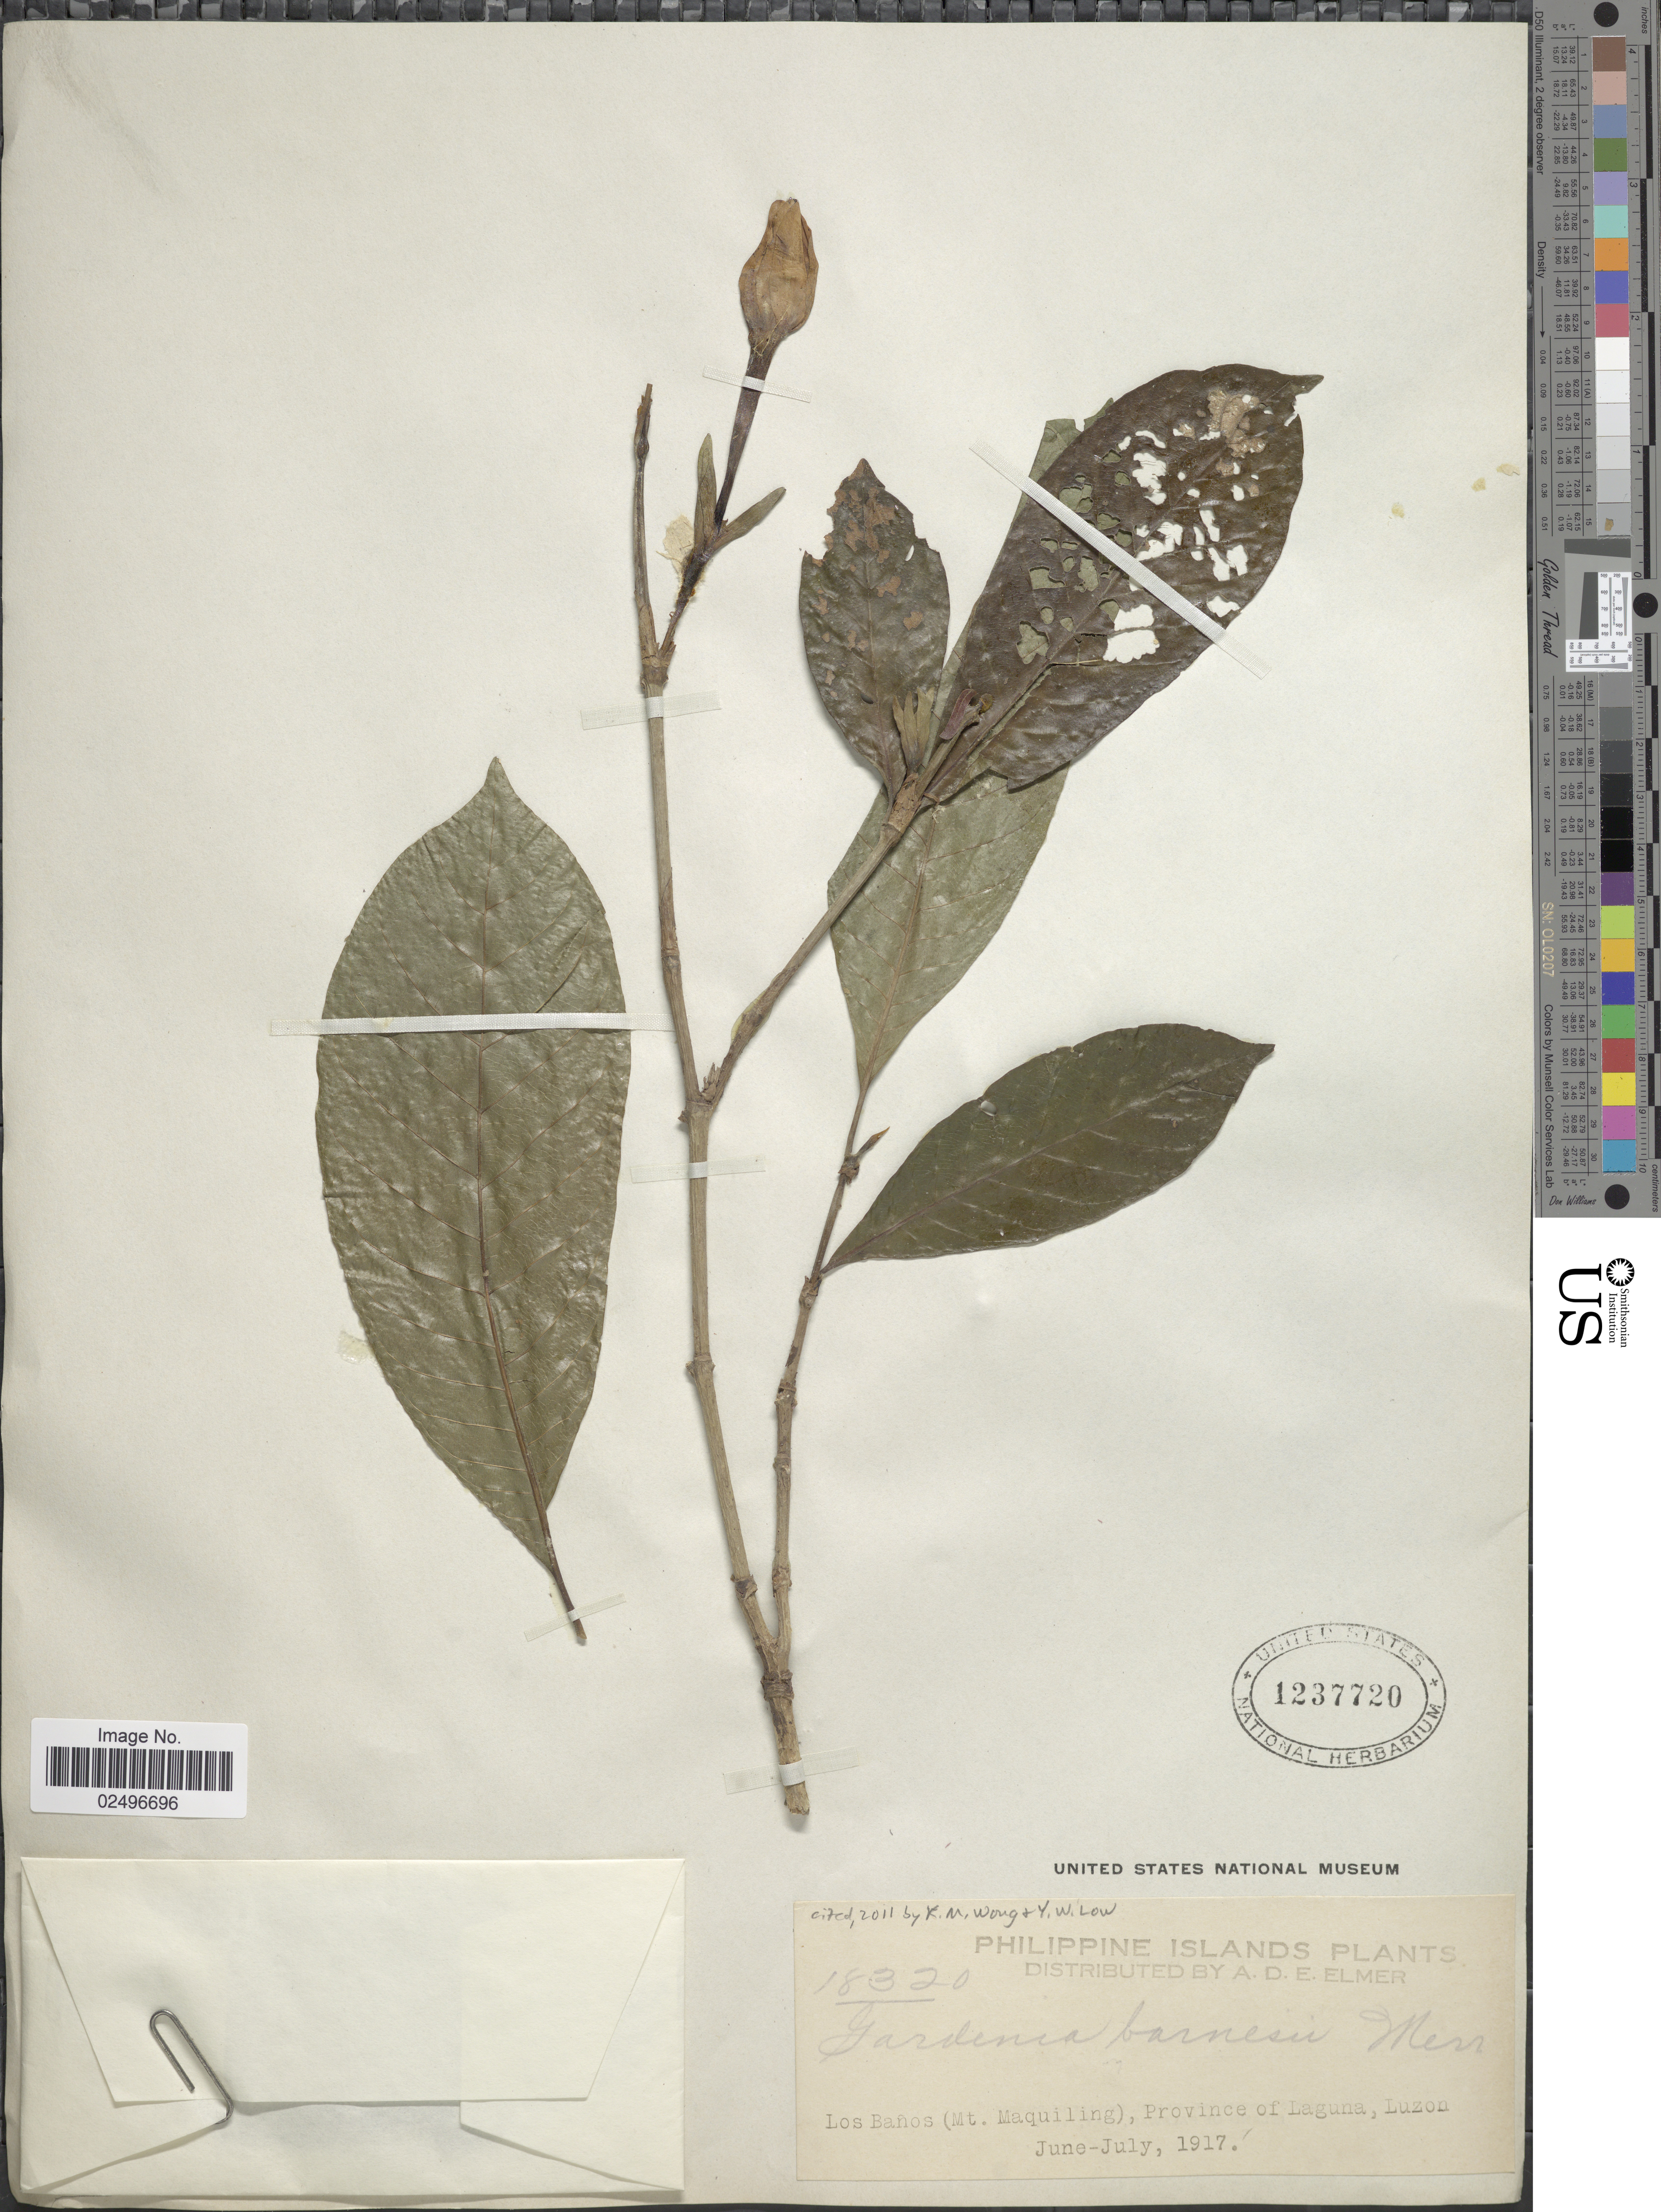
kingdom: Plantae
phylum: Tracheophyta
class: Magnoliopsida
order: Gentianales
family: Rubiaceae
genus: Gardenia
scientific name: Gardenia barnesii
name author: Merr.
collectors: A. D. E. Elmer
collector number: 18320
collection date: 1917-06/1917-07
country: Philippines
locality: Los Banos (Mt. Maquiling), Province of Laguna, Luzon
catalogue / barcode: US 1237720